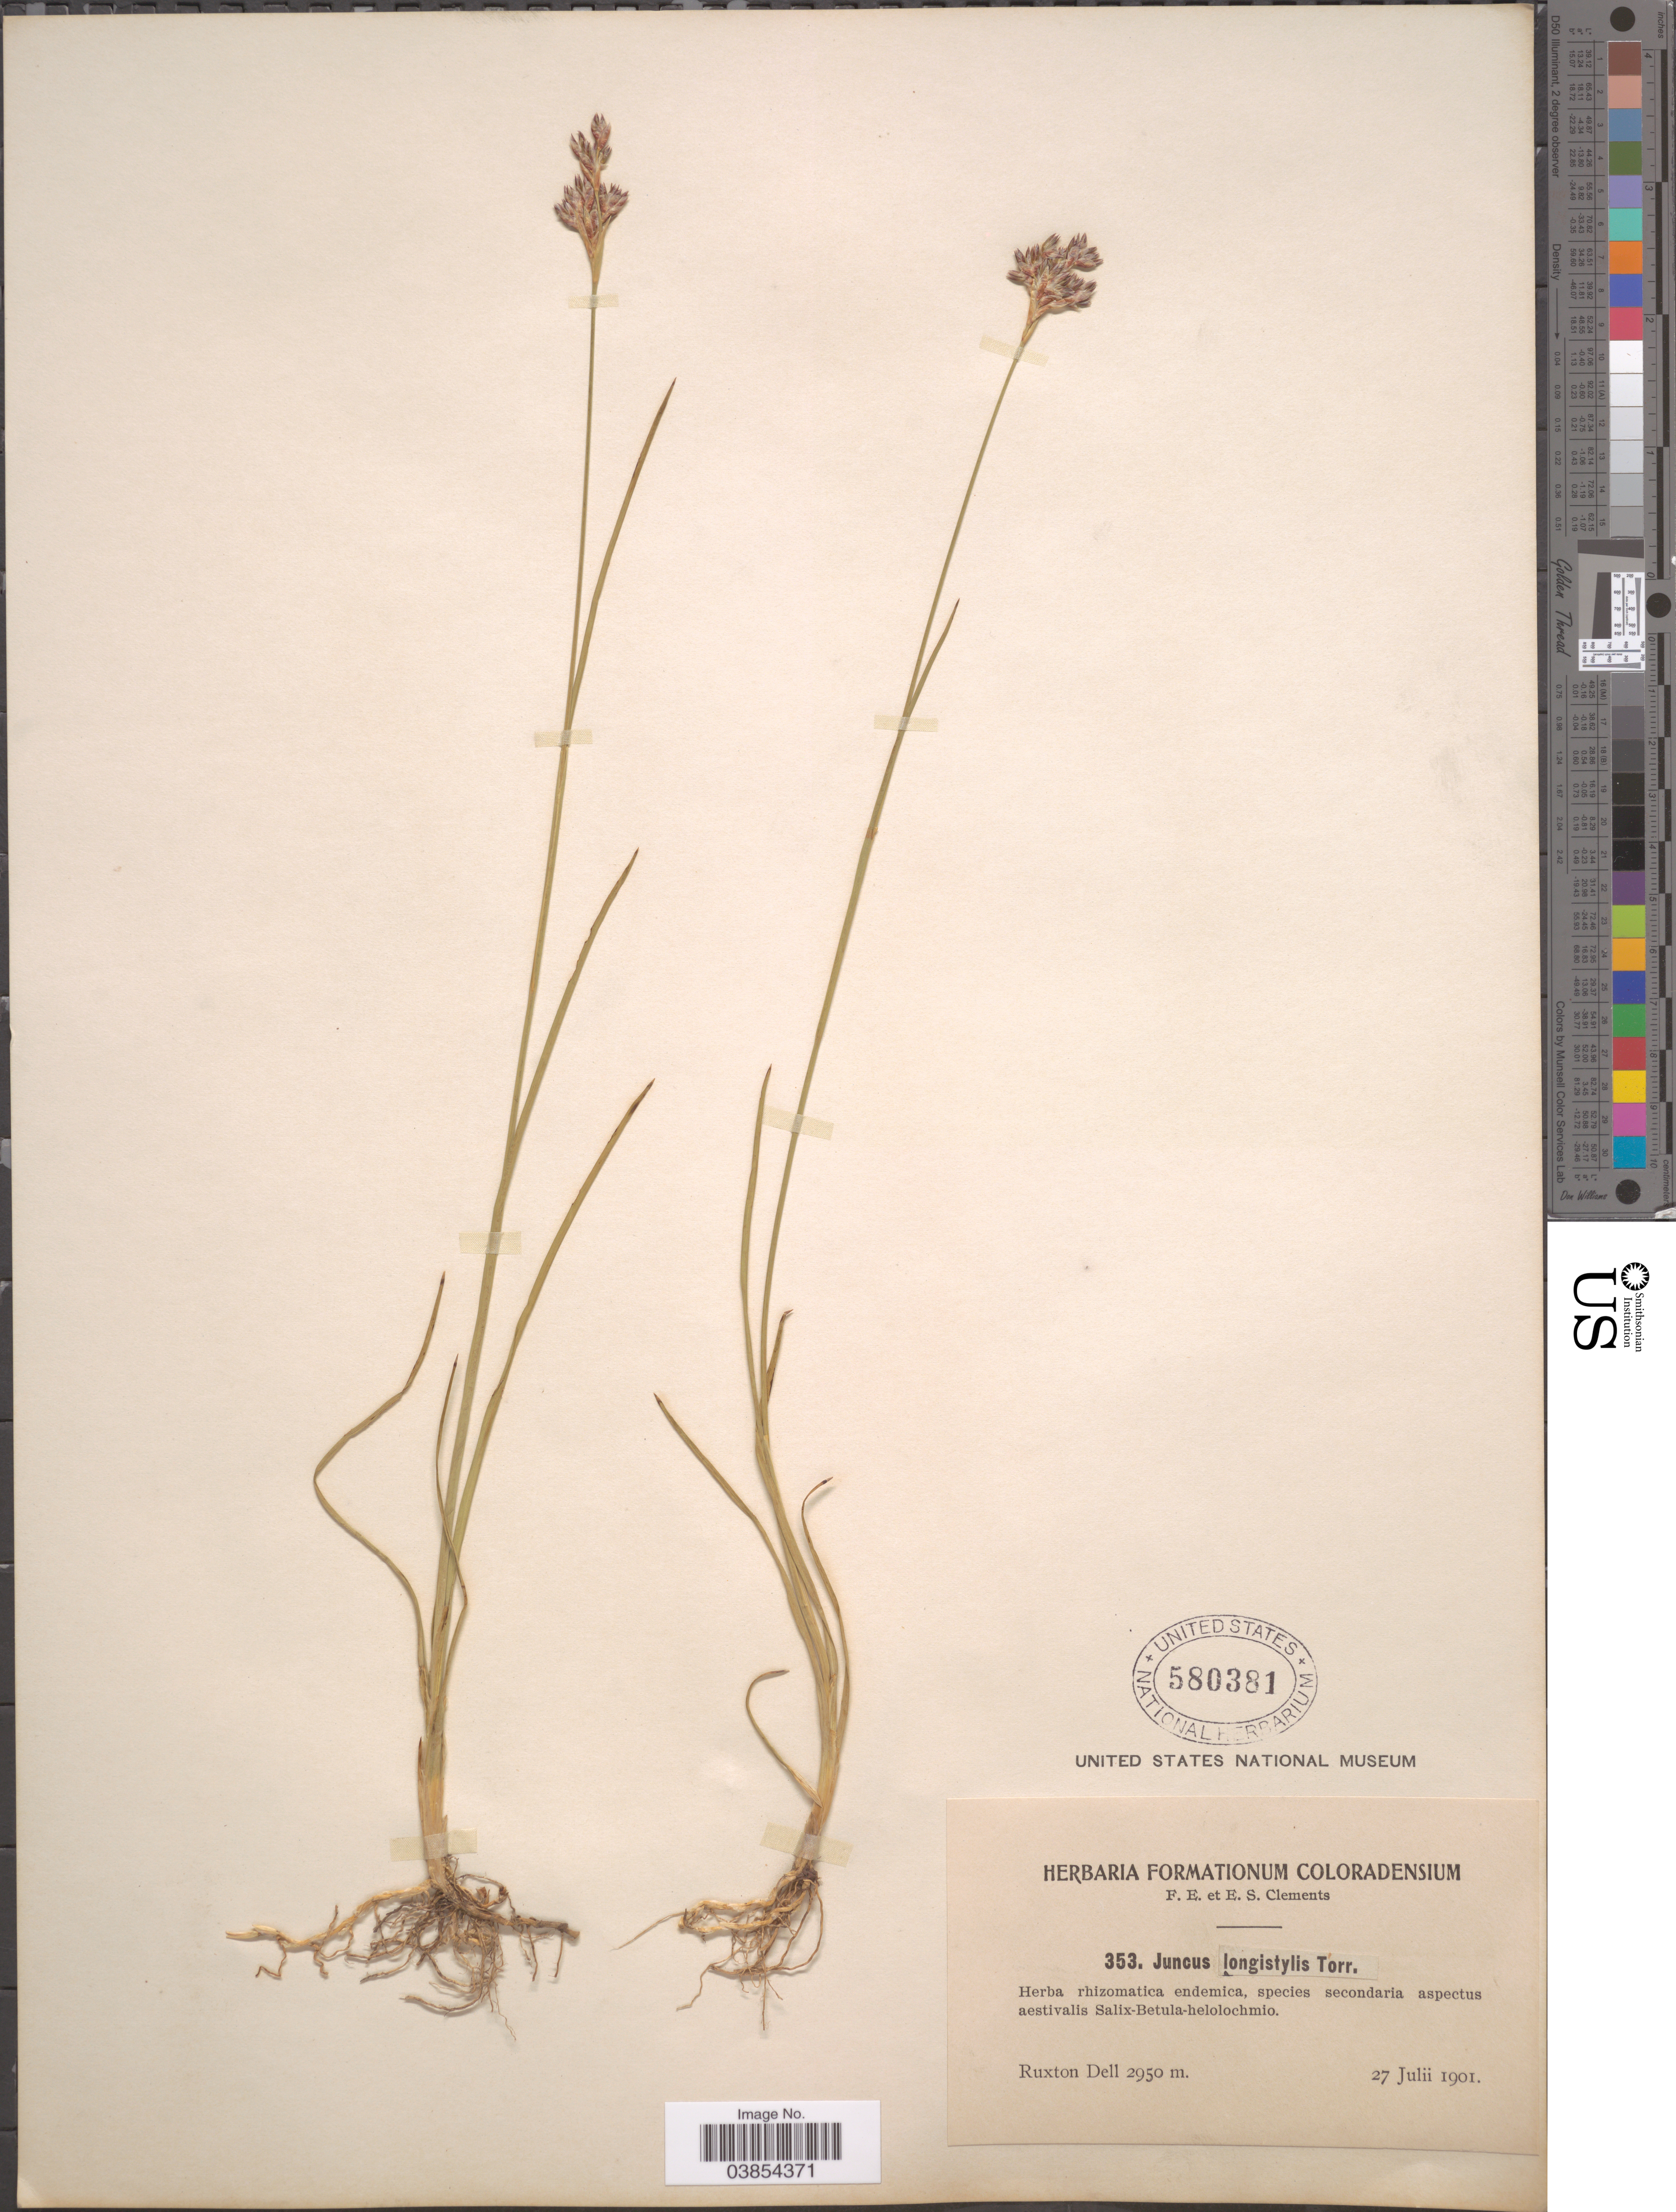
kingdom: Plantae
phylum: Tracheophyta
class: Liliopsida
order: Poales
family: Juncaceae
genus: Juncus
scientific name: Juncus longistylis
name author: Torr.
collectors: F. E. Clements & E. S. Clements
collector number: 353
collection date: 1901-07-27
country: United States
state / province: Colorado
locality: Ruxton Dell.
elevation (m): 2950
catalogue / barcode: US 580381